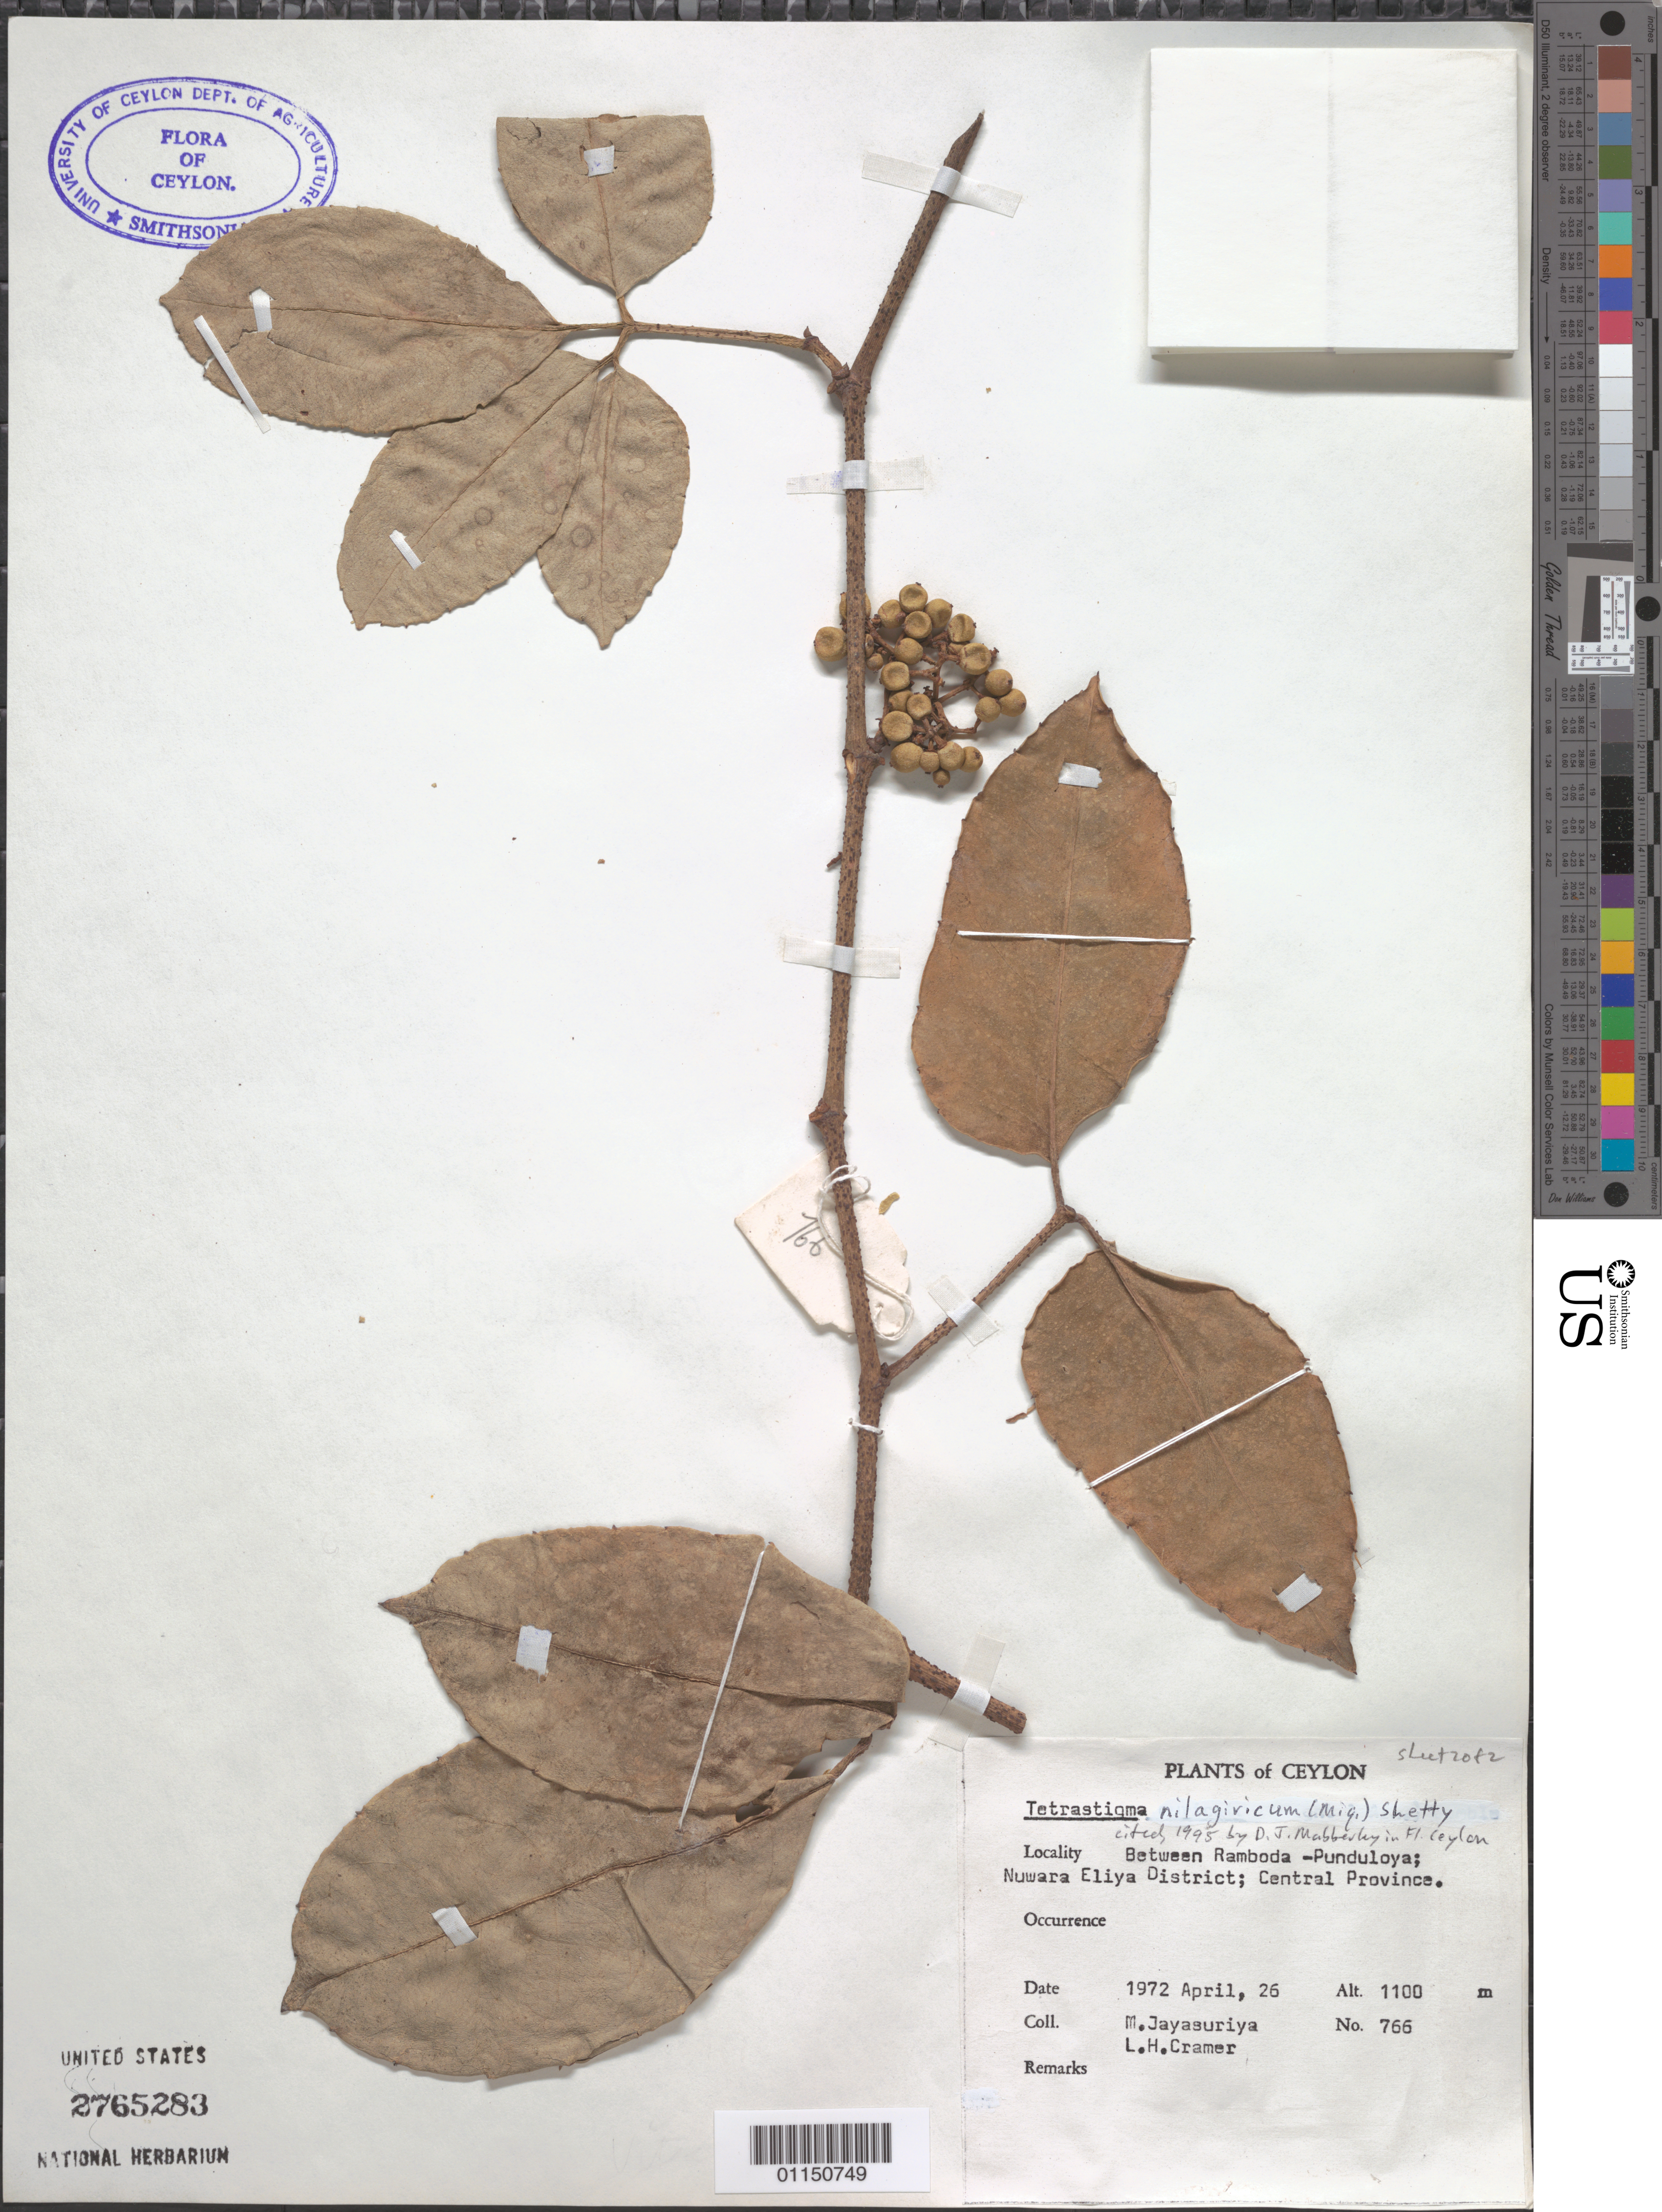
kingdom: Plantae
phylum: Tracheophyta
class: Magnoliopsida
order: Vitales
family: Vitaceae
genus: Tetrastigma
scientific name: Tetrastigma nilagiricum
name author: (Mig.) B.V. Shetty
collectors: A. H. Jayasuriya & L. H. Cramer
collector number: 766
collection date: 1972-04-26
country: Sri Lanka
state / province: Central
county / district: Nuwara Eliya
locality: Between Ramboda - Punduloya.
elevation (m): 1100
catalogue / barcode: US 2765283